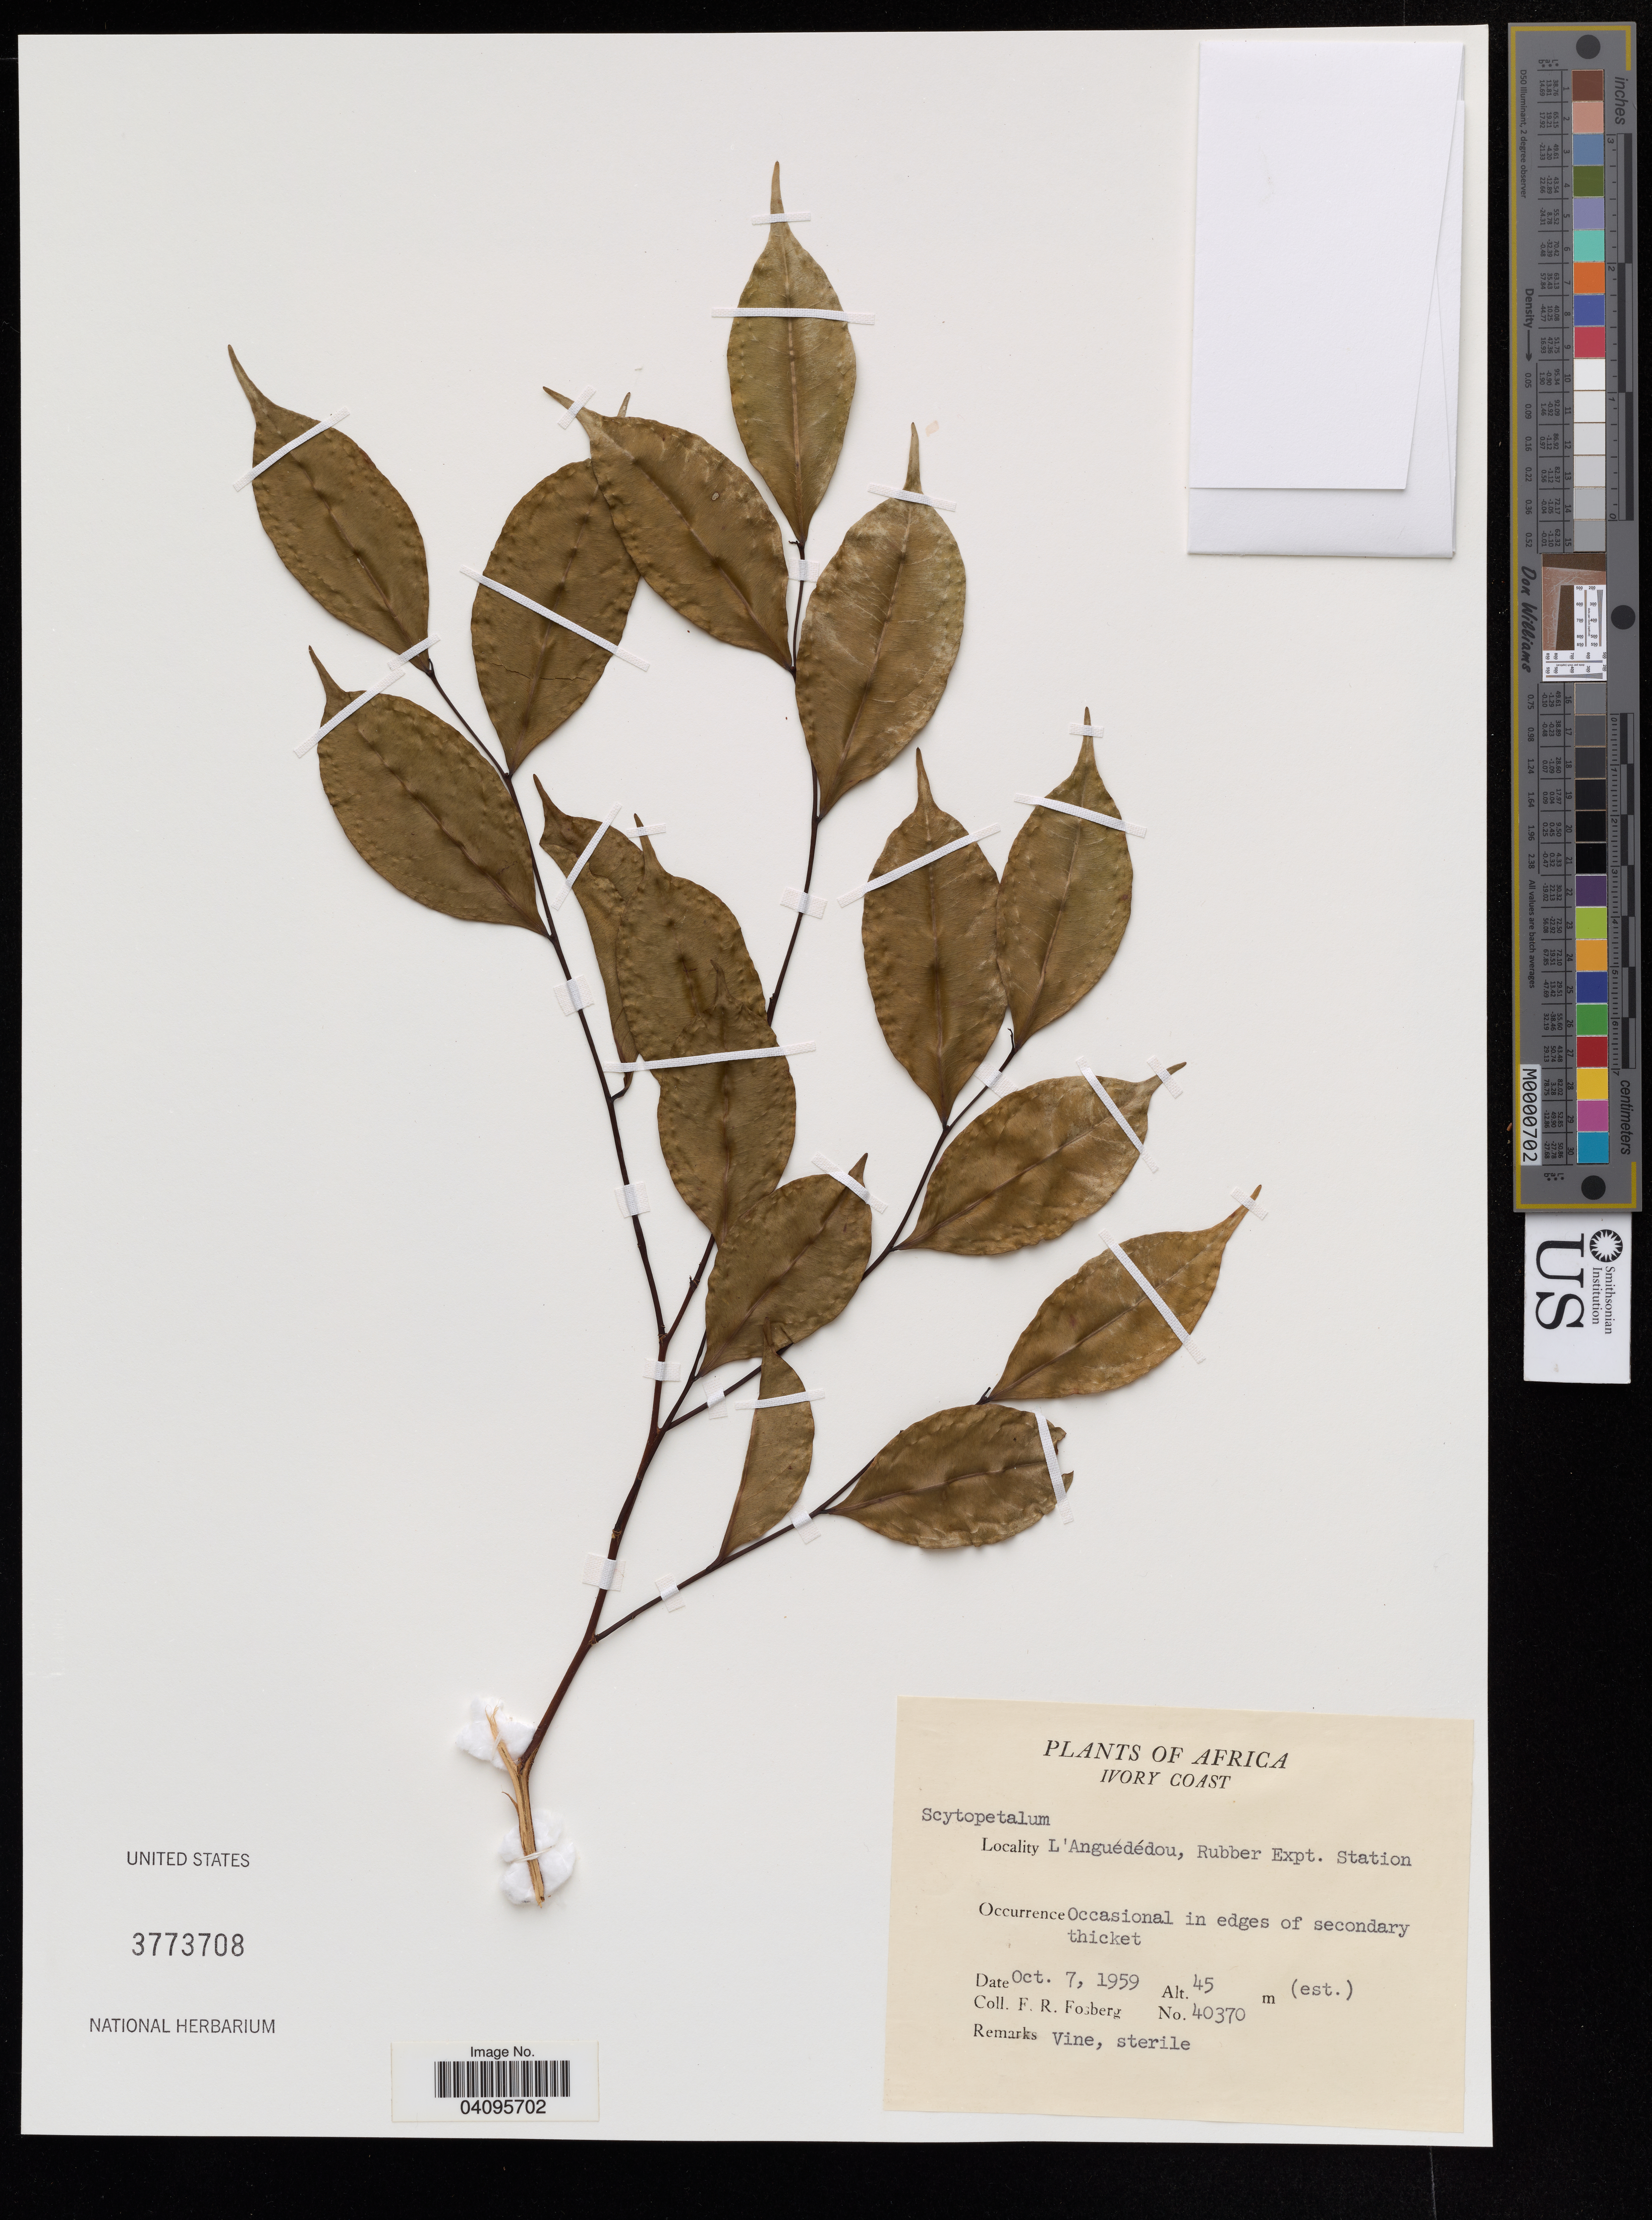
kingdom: Plantae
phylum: Tracheophyta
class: Magnoliopsida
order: Ericales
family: Lecythidaceae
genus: Scytopetalum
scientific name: Scytopetalum sp.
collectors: F. R. Fosberg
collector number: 40370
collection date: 1959-10-07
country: Ivory Coast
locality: L'Anguededou, Rubber Expt. Station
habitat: Edges of secondary thicket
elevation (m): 45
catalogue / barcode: US 3773708